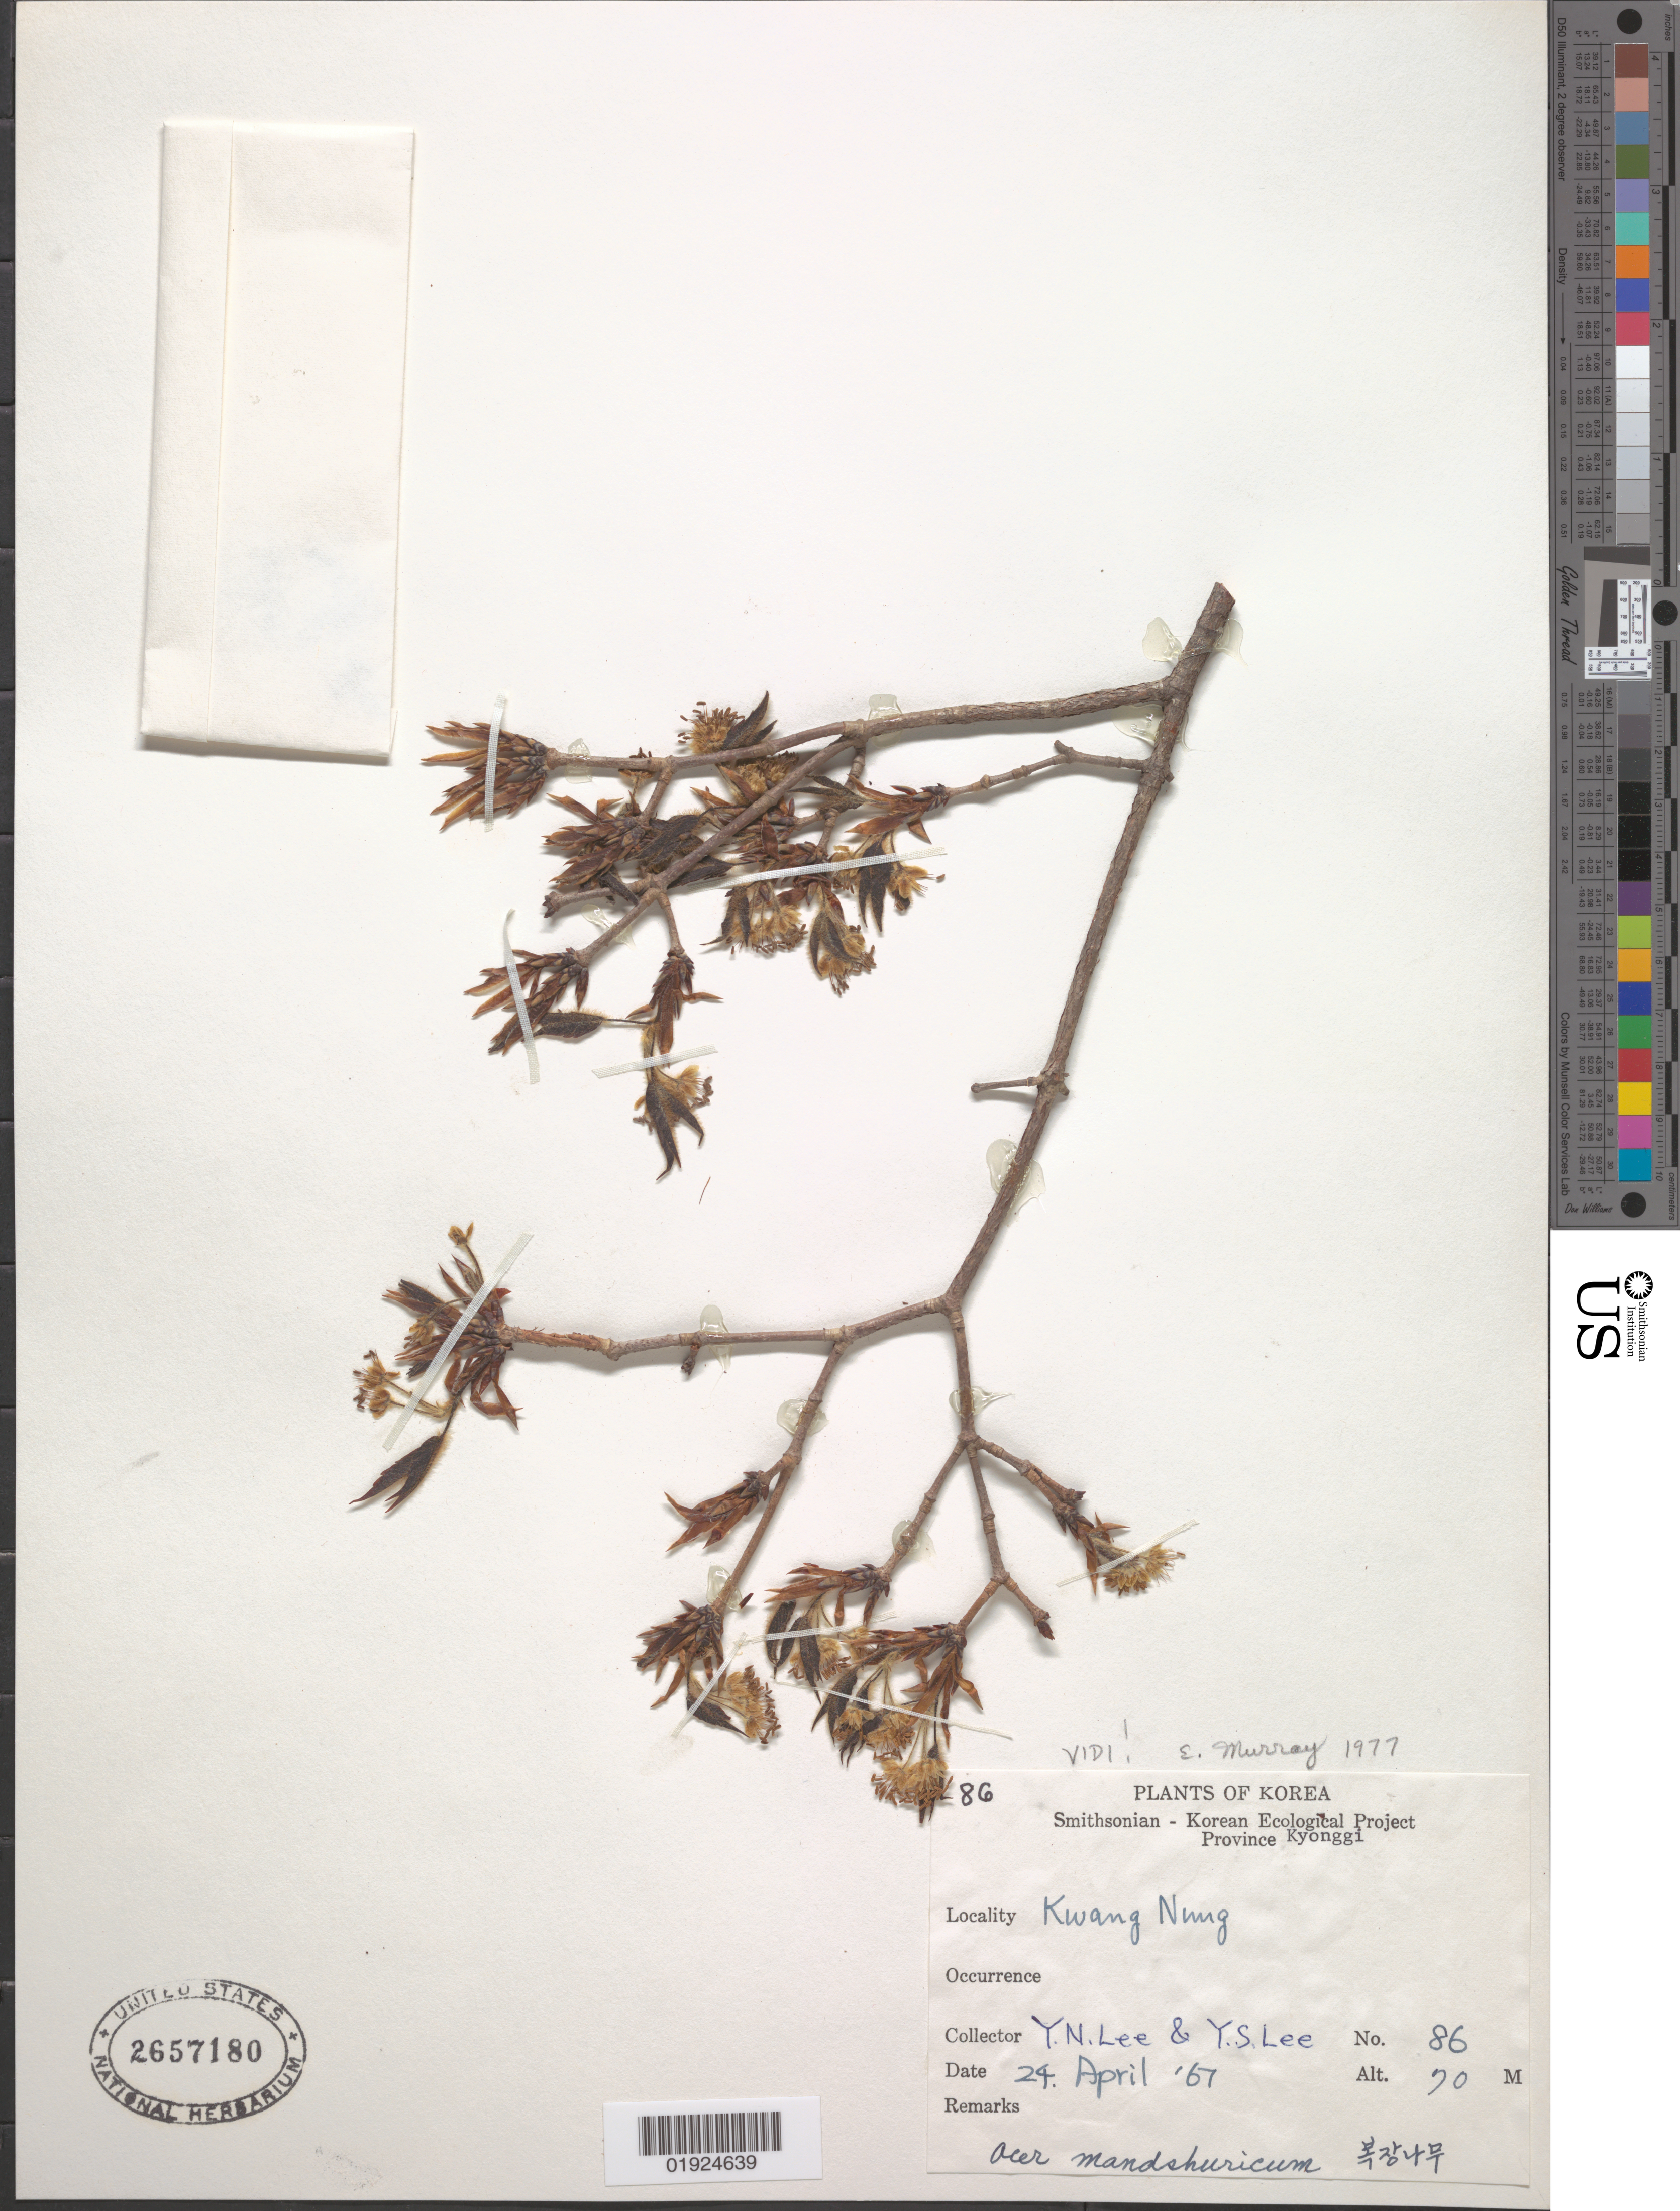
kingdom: Plantae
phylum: Tracheophyta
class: Magnoliopsida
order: Sapindales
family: Sapindaceae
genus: Acer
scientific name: Acer mandshuricum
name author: Maxim.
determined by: Murray, Edward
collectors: Y. N. Lee & Y. S. Lee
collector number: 86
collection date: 1967-04-24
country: South Korea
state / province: Gyeonggi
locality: Province Kyongg [Gyeonggi-do]i, Kwang Nung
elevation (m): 70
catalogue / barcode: US 2657180